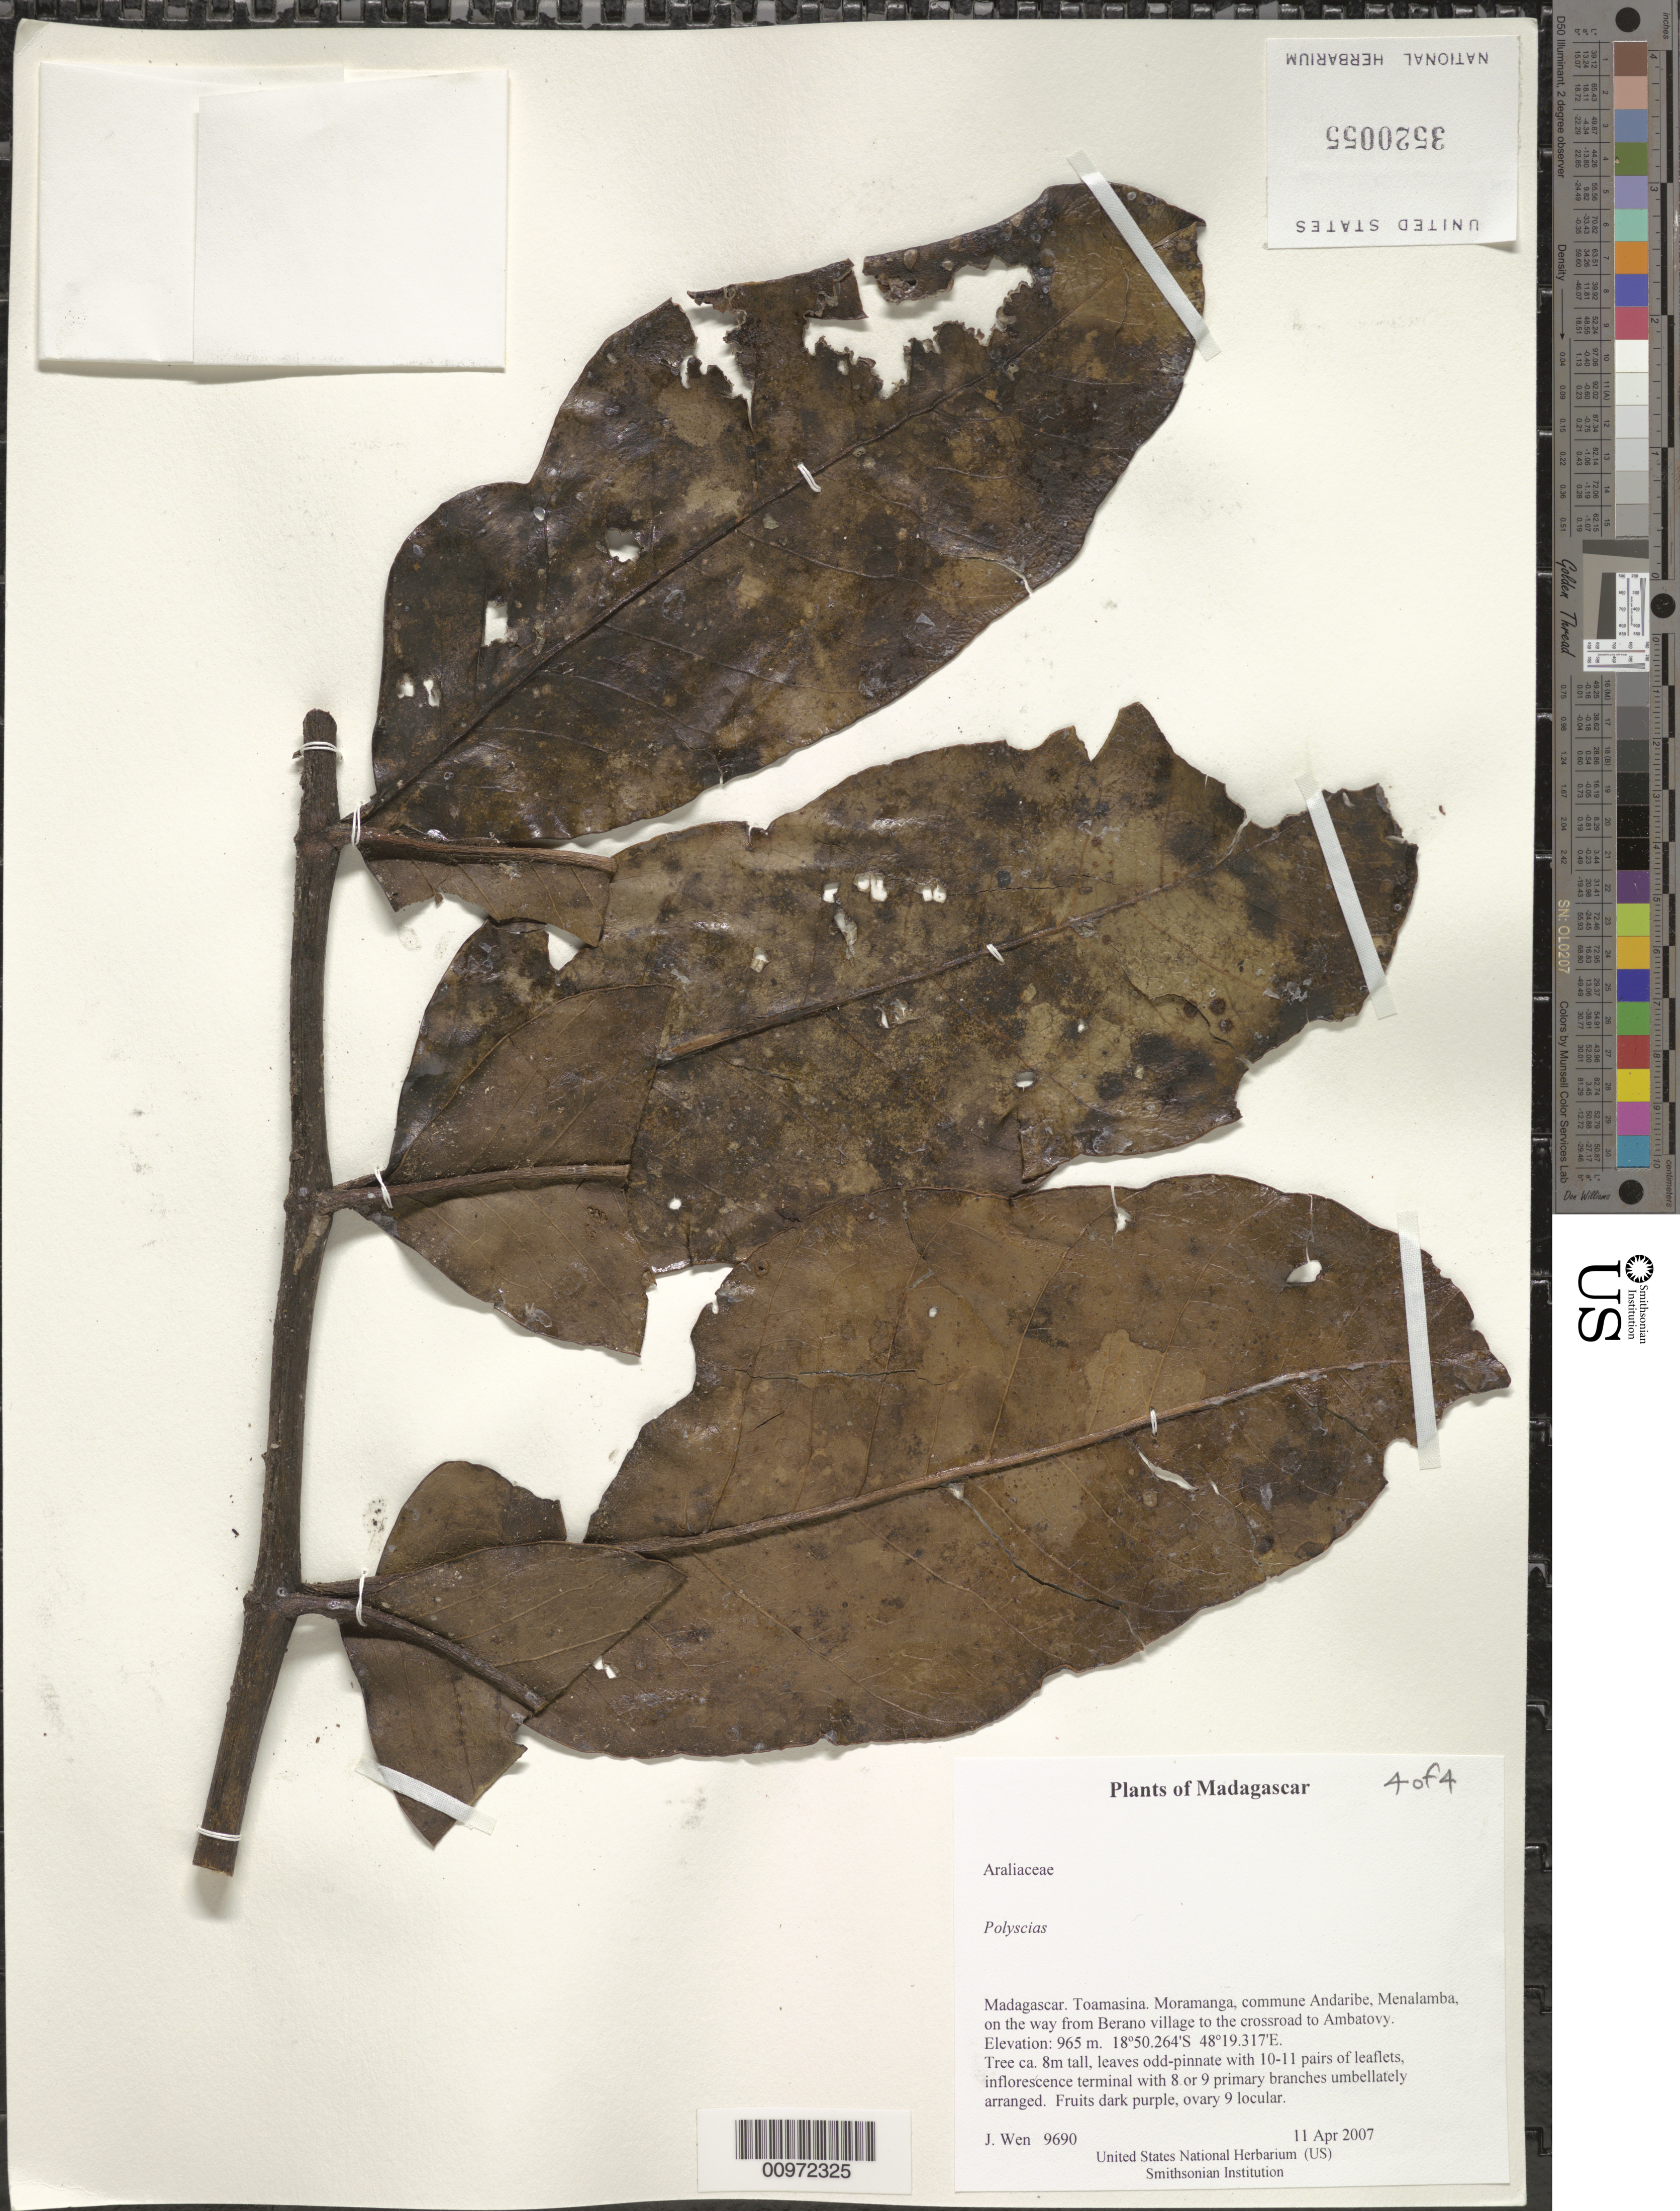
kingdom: Plantae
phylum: Tracheophyta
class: Magnoliopsida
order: Apiales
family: Araliaceae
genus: Polyscias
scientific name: Polyscias sp.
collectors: J. Wen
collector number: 9690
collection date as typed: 11 Apr 2007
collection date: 2007-04-11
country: Madagascar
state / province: Alaotra Mangoro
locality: Moramanga, commune Andaribe, Menalamba, on the way from Berano village to the crossroad to Ambatovy.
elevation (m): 965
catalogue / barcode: US 3520055